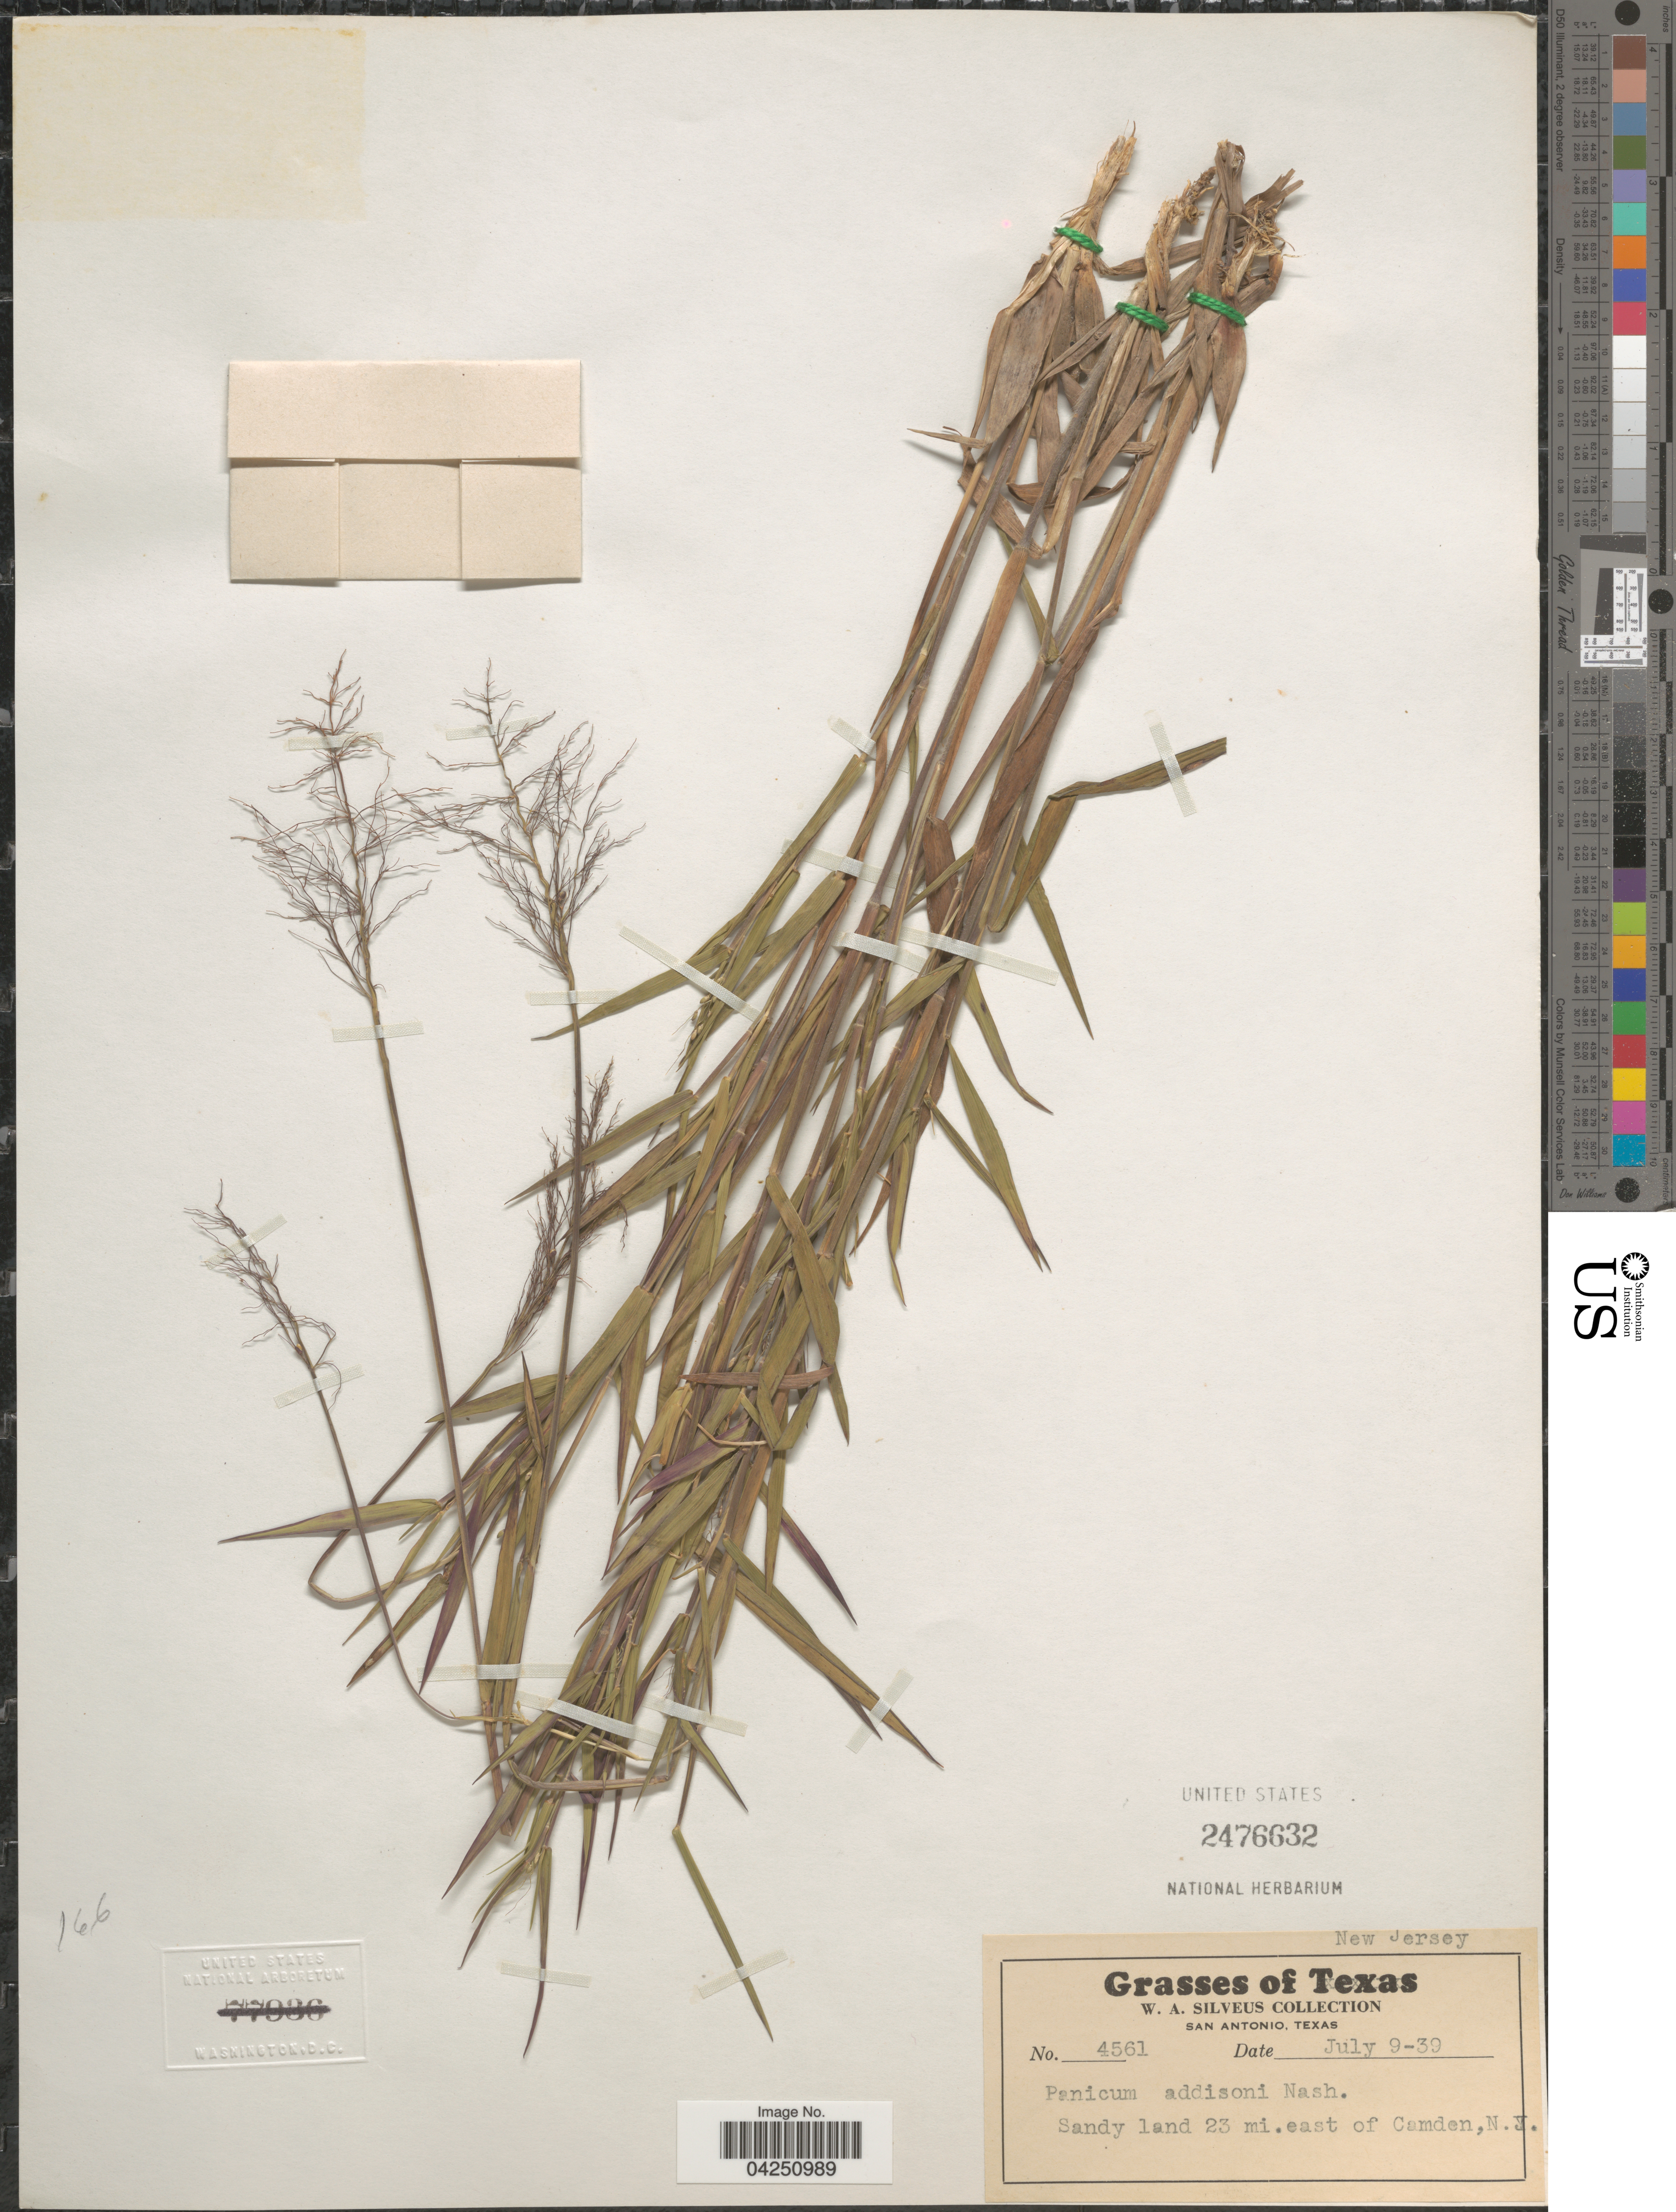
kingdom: Plantae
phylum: Tracheophyta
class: Liliopsida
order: Poales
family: Poaceae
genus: Dichanthelium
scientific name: Dichanthelium acuminatum var. acuminatum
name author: (Sw.) Gould & C.A. Clark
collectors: W. Silveus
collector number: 4561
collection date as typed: Transcribed d/m/y: 9/7/39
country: United States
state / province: New Jersey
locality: Sandy land 23 mi.east of Camden.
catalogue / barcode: US 2476632